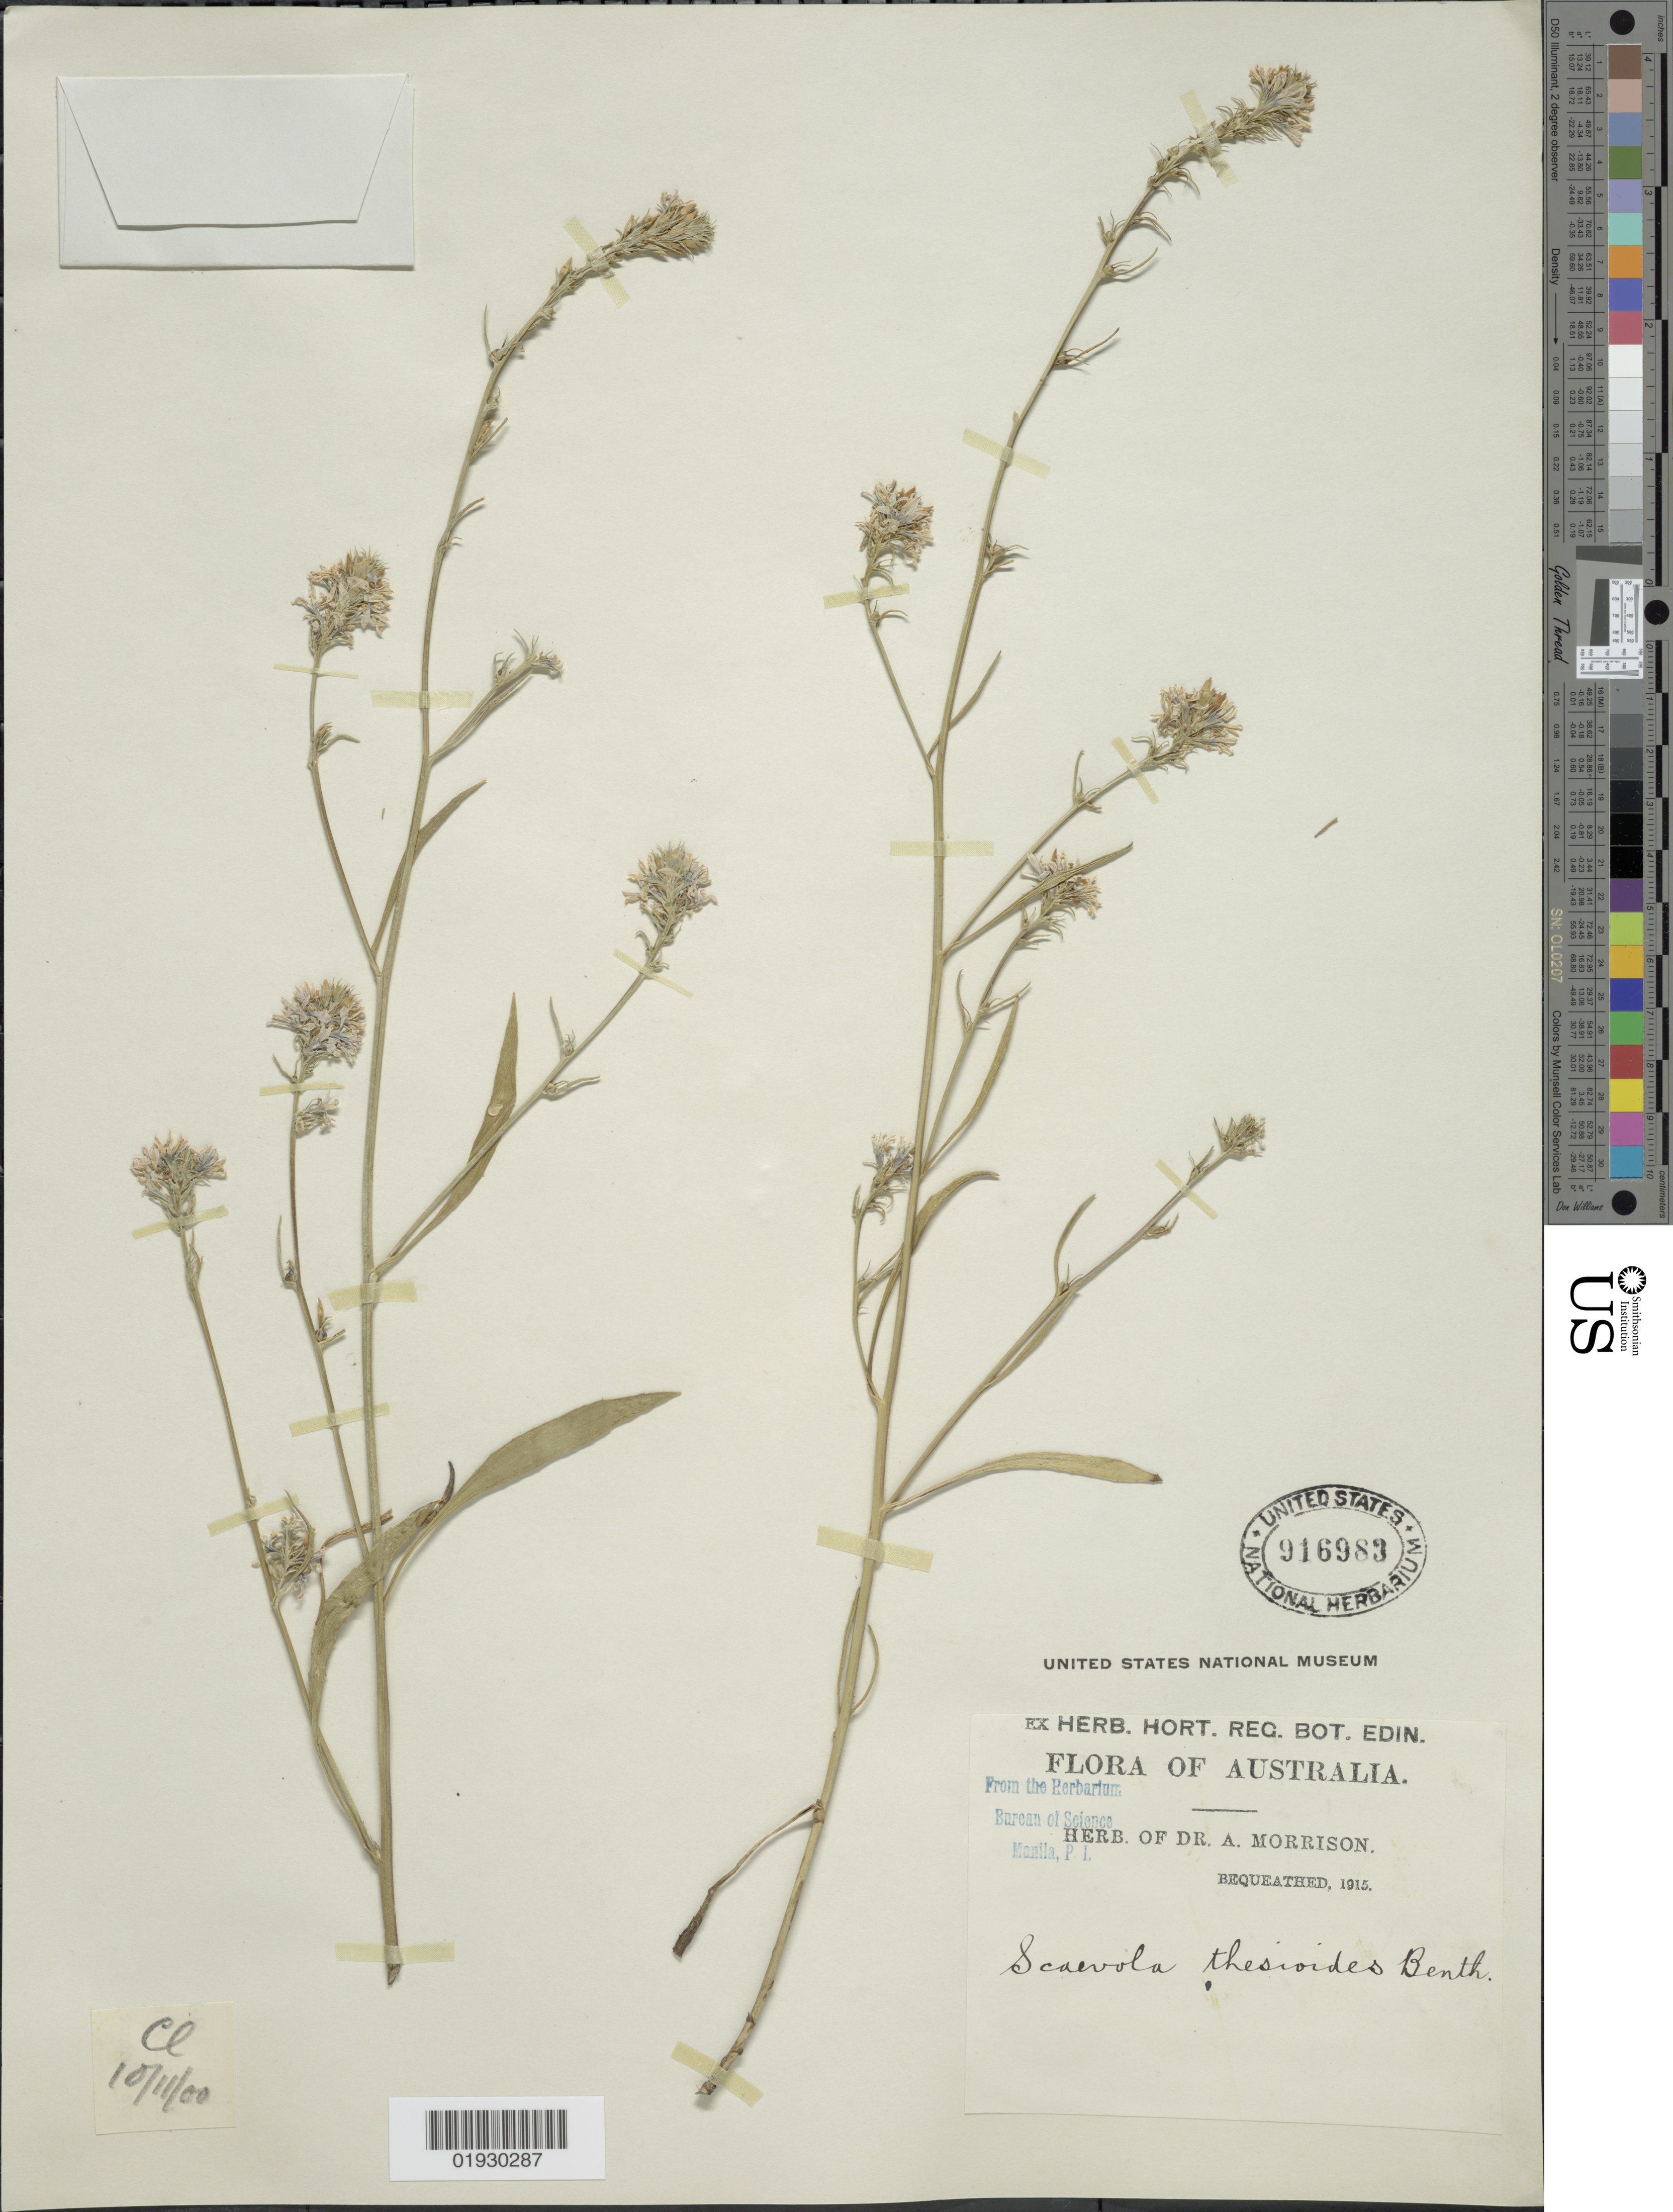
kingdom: Plantae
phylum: Tracheophyta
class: Magnoliopsida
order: Asterales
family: Goodeniaceae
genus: Scaevola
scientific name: Scaevola thesioides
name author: Benth.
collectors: ex herb. Dr. A. Morrison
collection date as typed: Transcribed d/m/y: 10/11/00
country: Australia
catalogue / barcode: US 916983